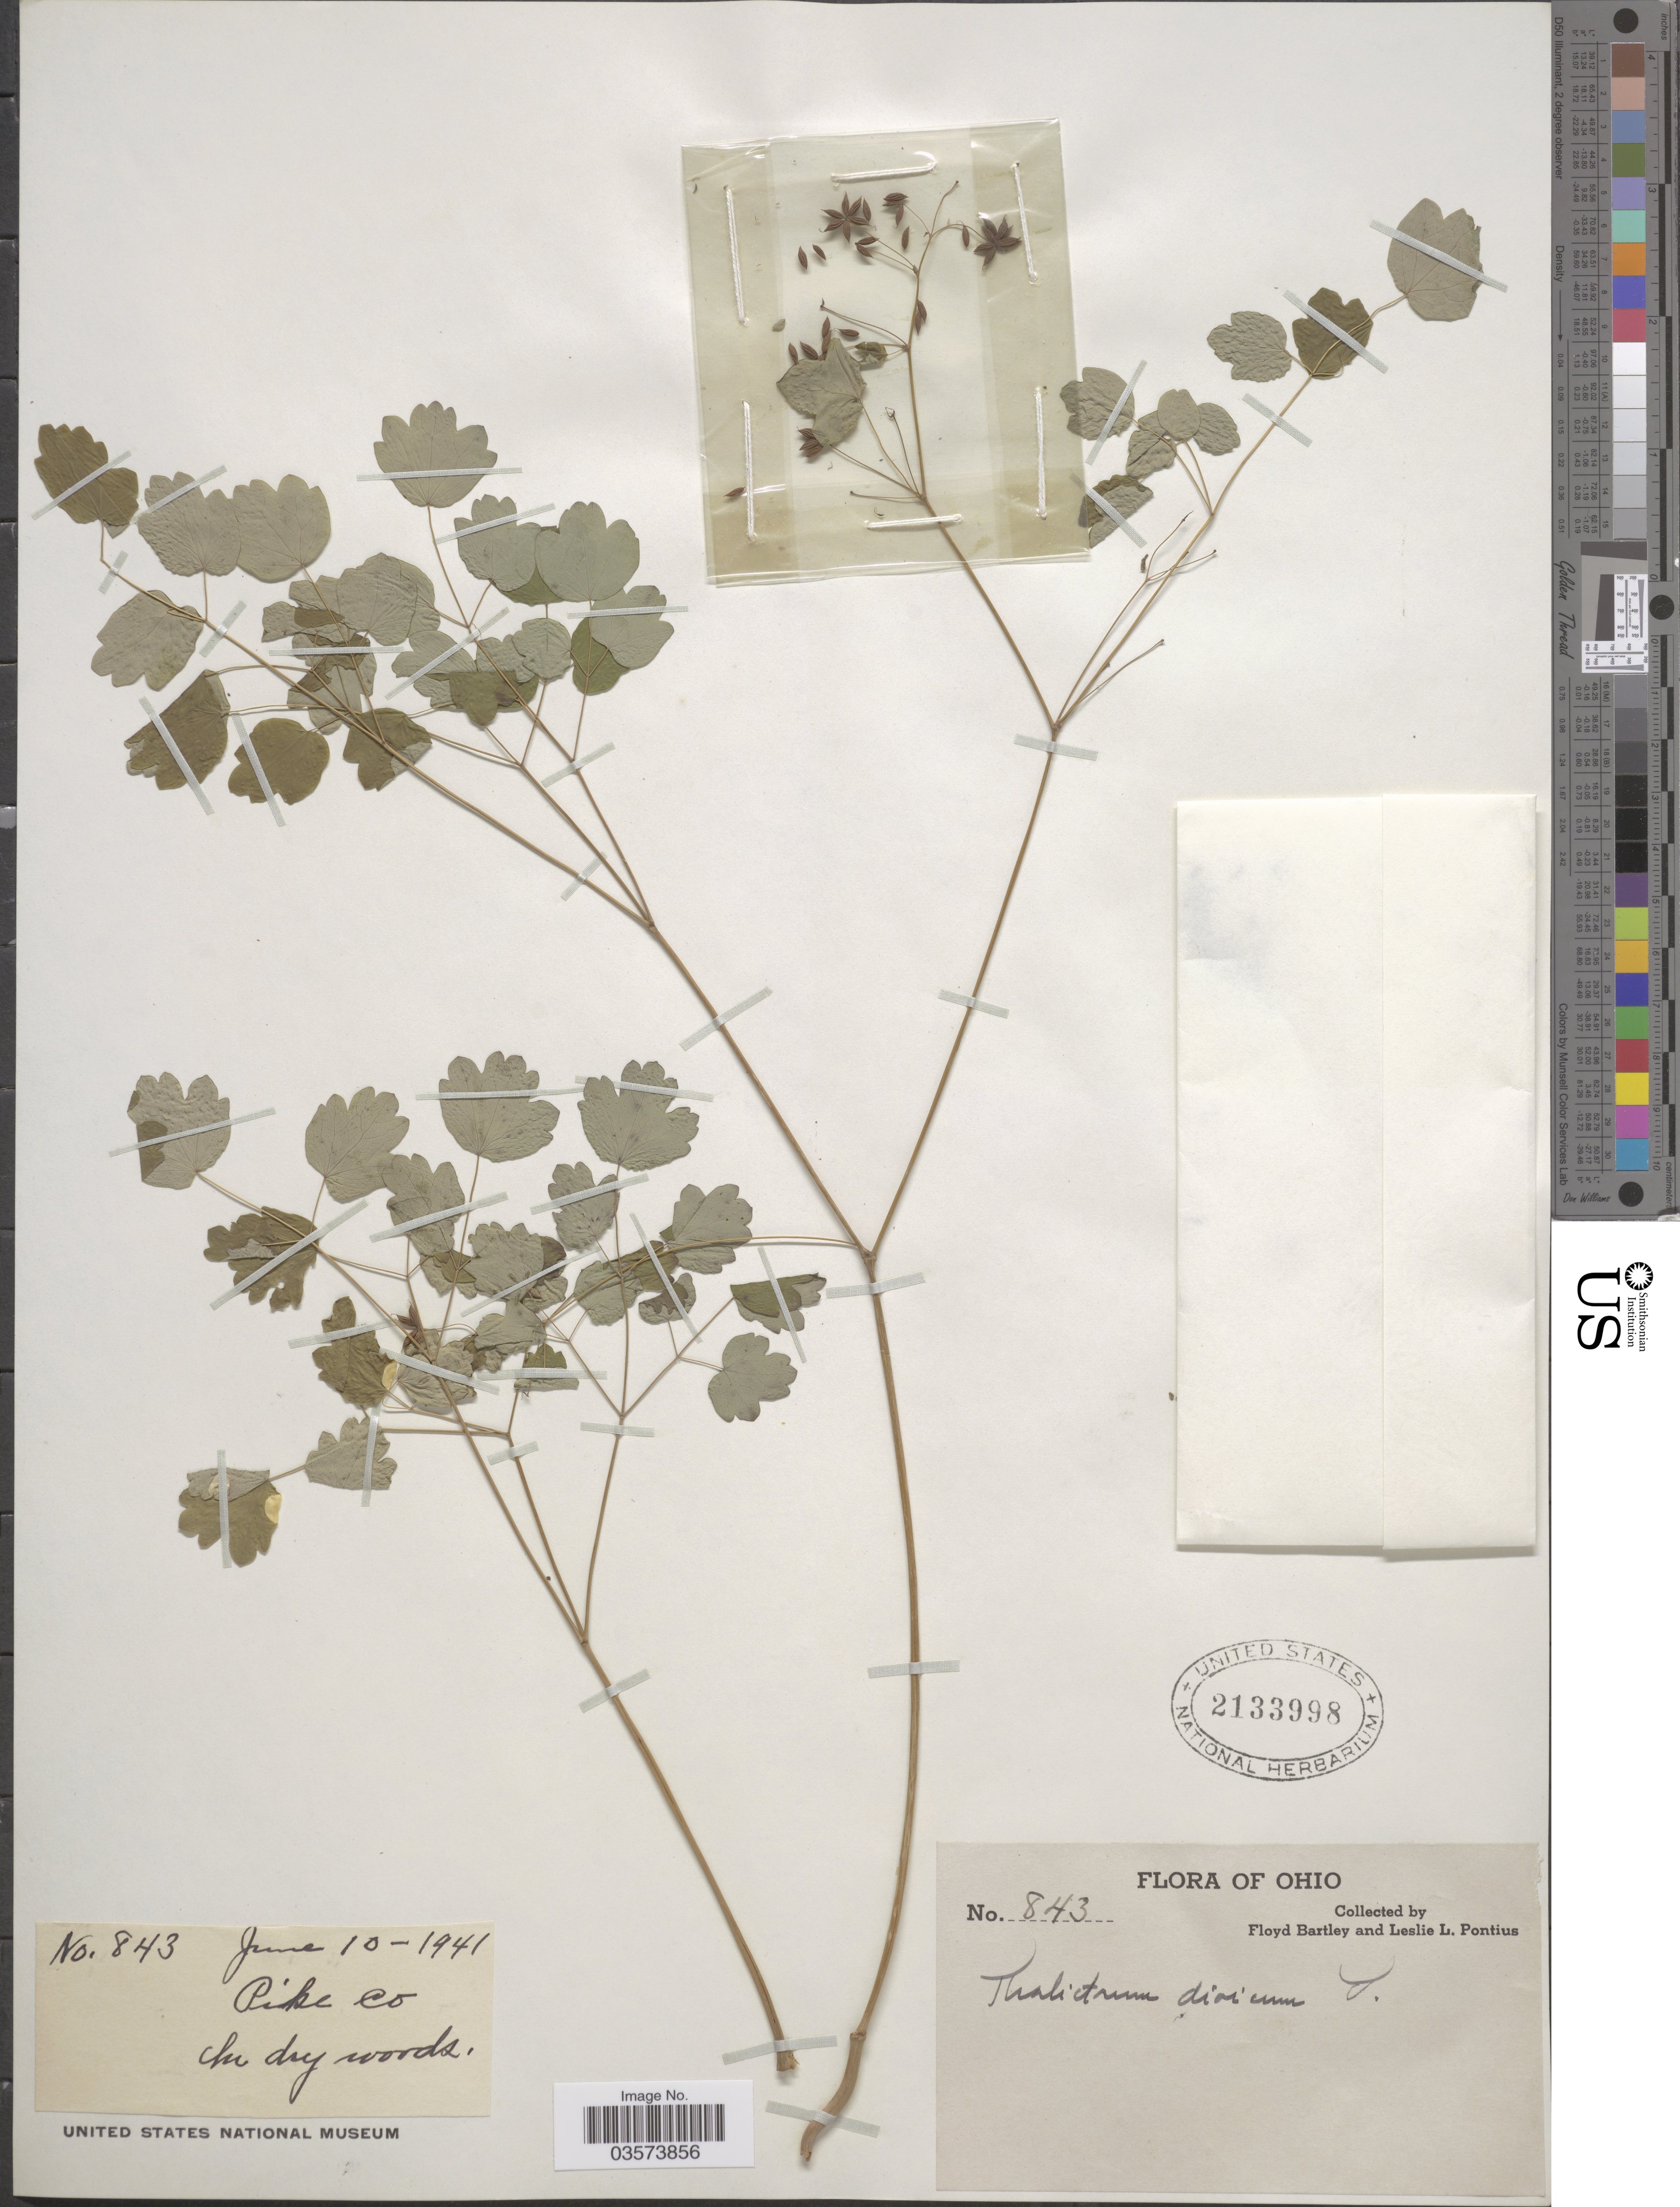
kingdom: Plantae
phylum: Tracheophyta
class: Magnoliopsida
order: Ranunculales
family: Ranunculaceae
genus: Thalictrum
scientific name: Thalictrum dioicum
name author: L.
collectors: F. Bartley & L. Pontius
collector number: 843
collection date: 1941-06-10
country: United States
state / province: Ohio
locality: Pike Co.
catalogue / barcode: US 2133998